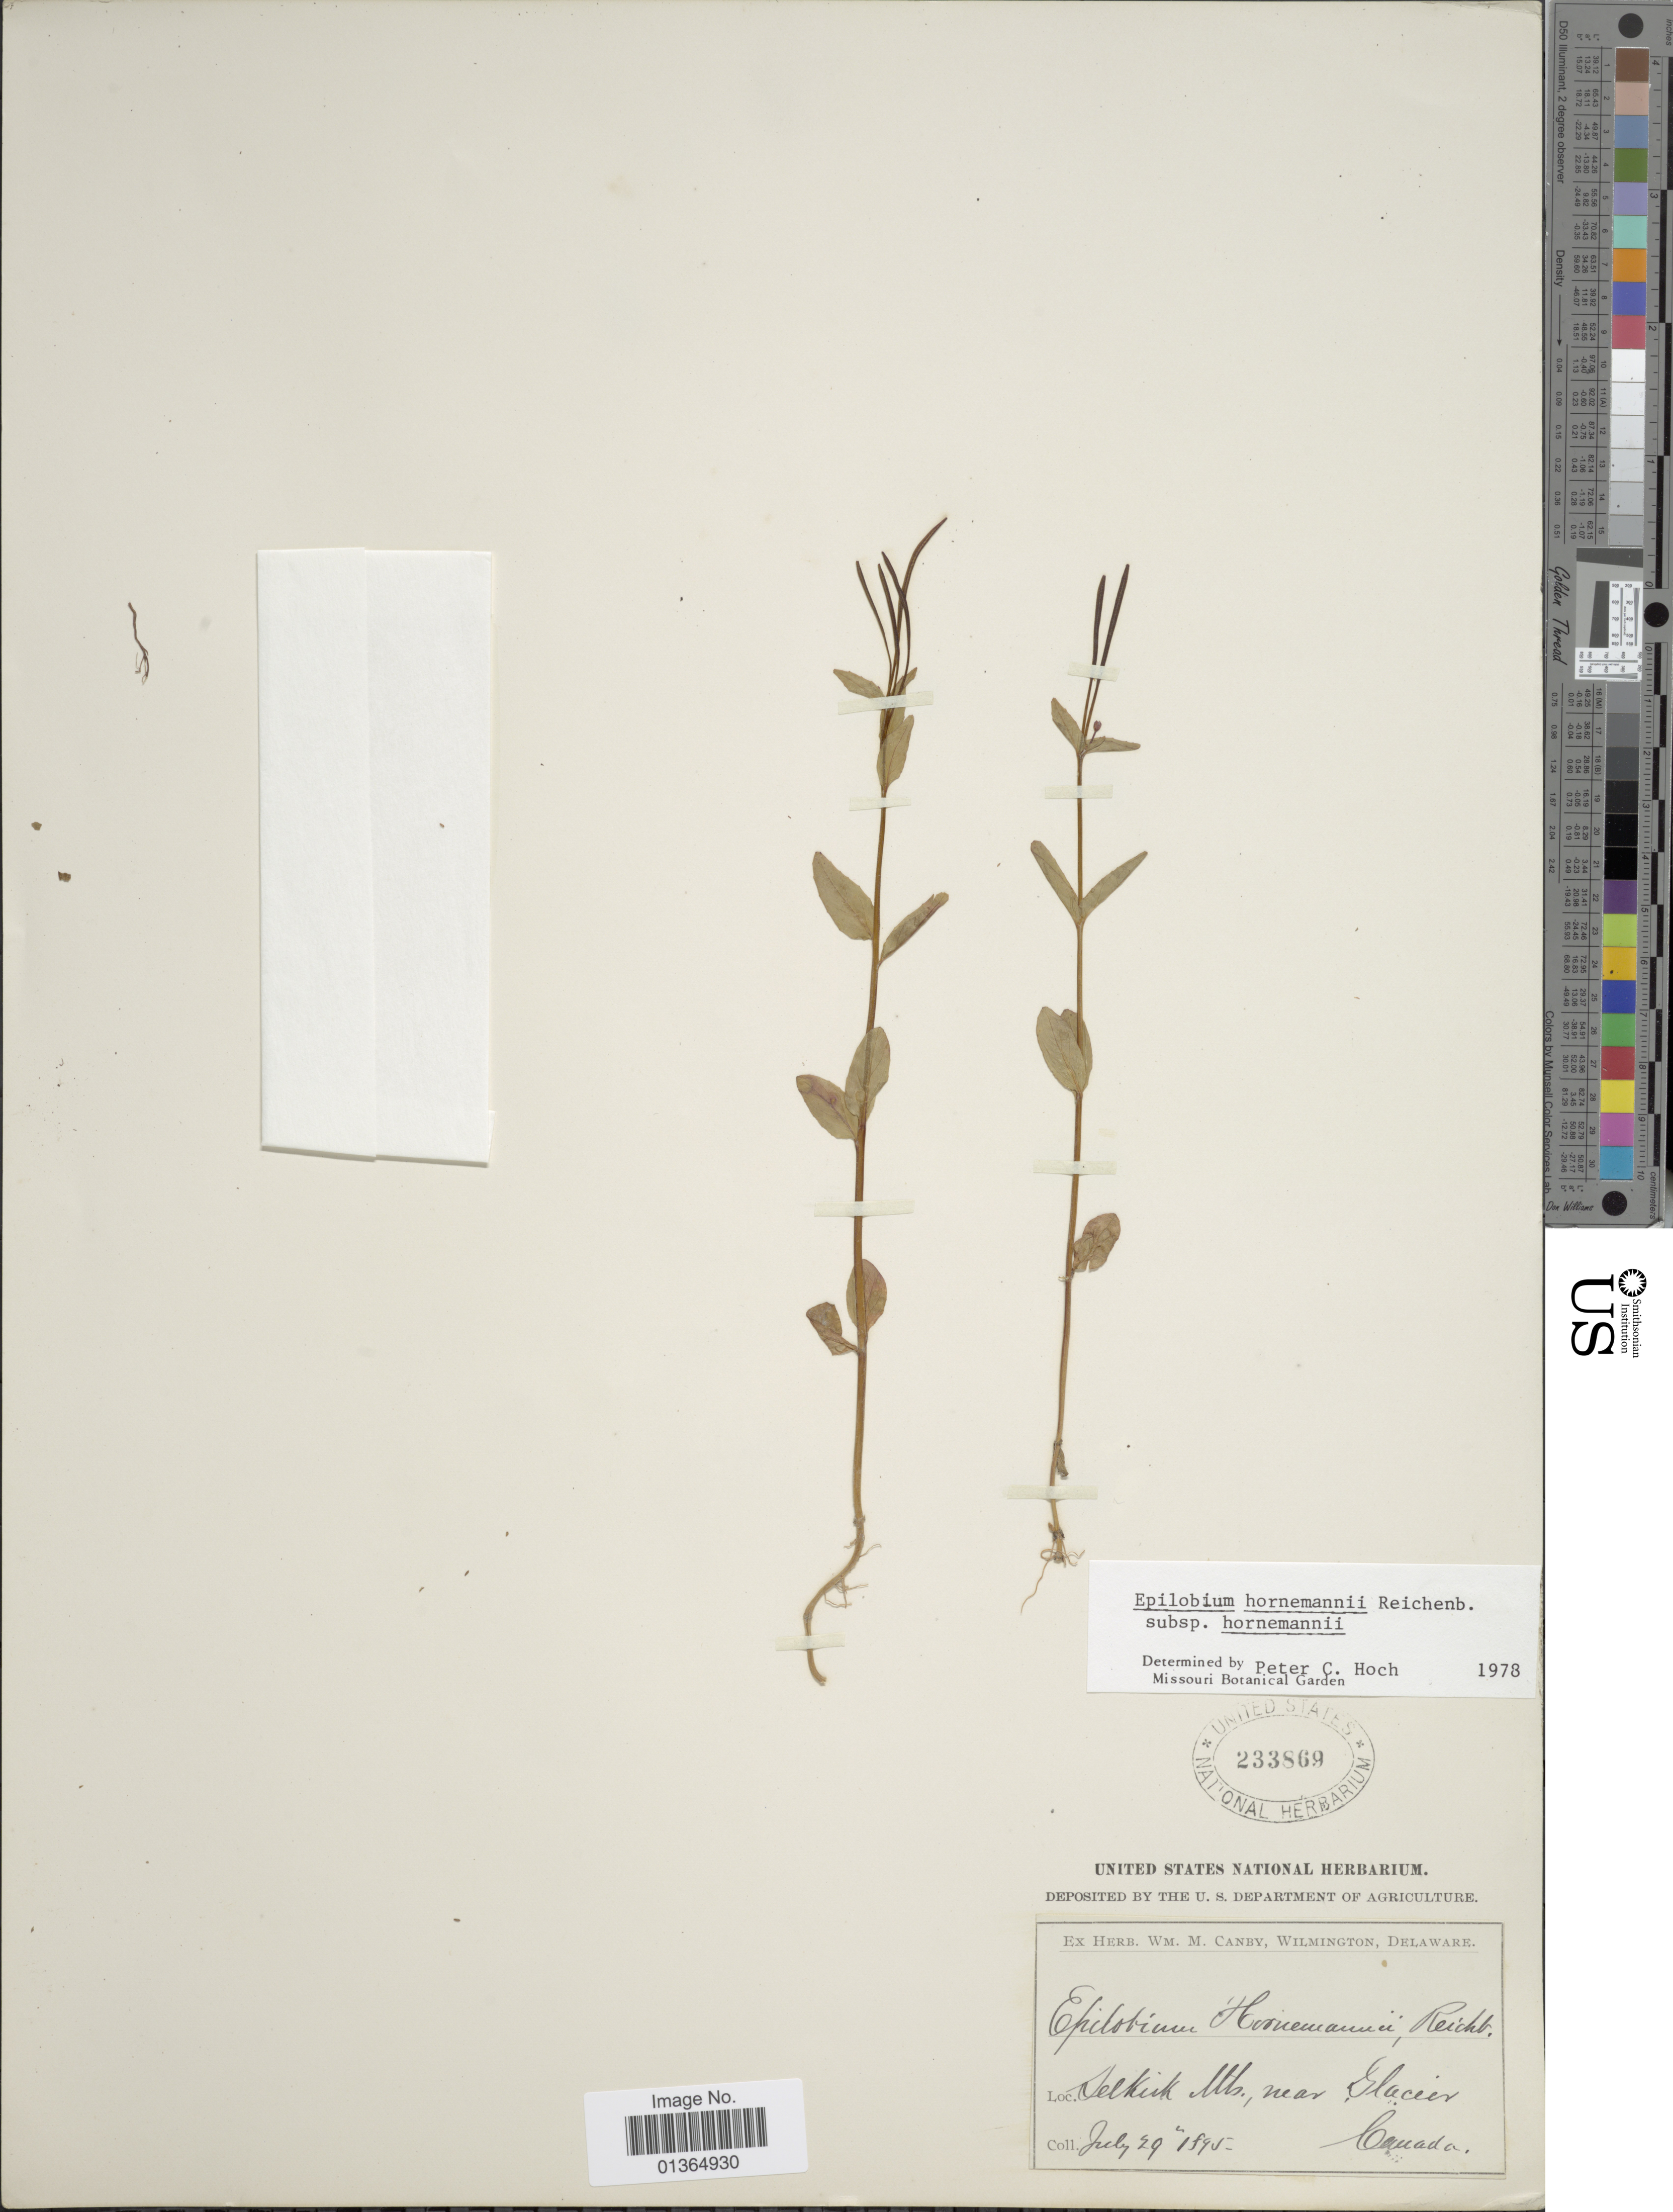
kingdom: Plantae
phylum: Tracheophyta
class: Magnoliopsida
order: Myrtales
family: Onagraceae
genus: Epilobium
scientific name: Epilobium hornemannii subsp. hornemannii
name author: Rchb.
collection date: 1895-07-29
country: Canada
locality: Selkirk Mts., near Glacier.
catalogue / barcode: US 233869